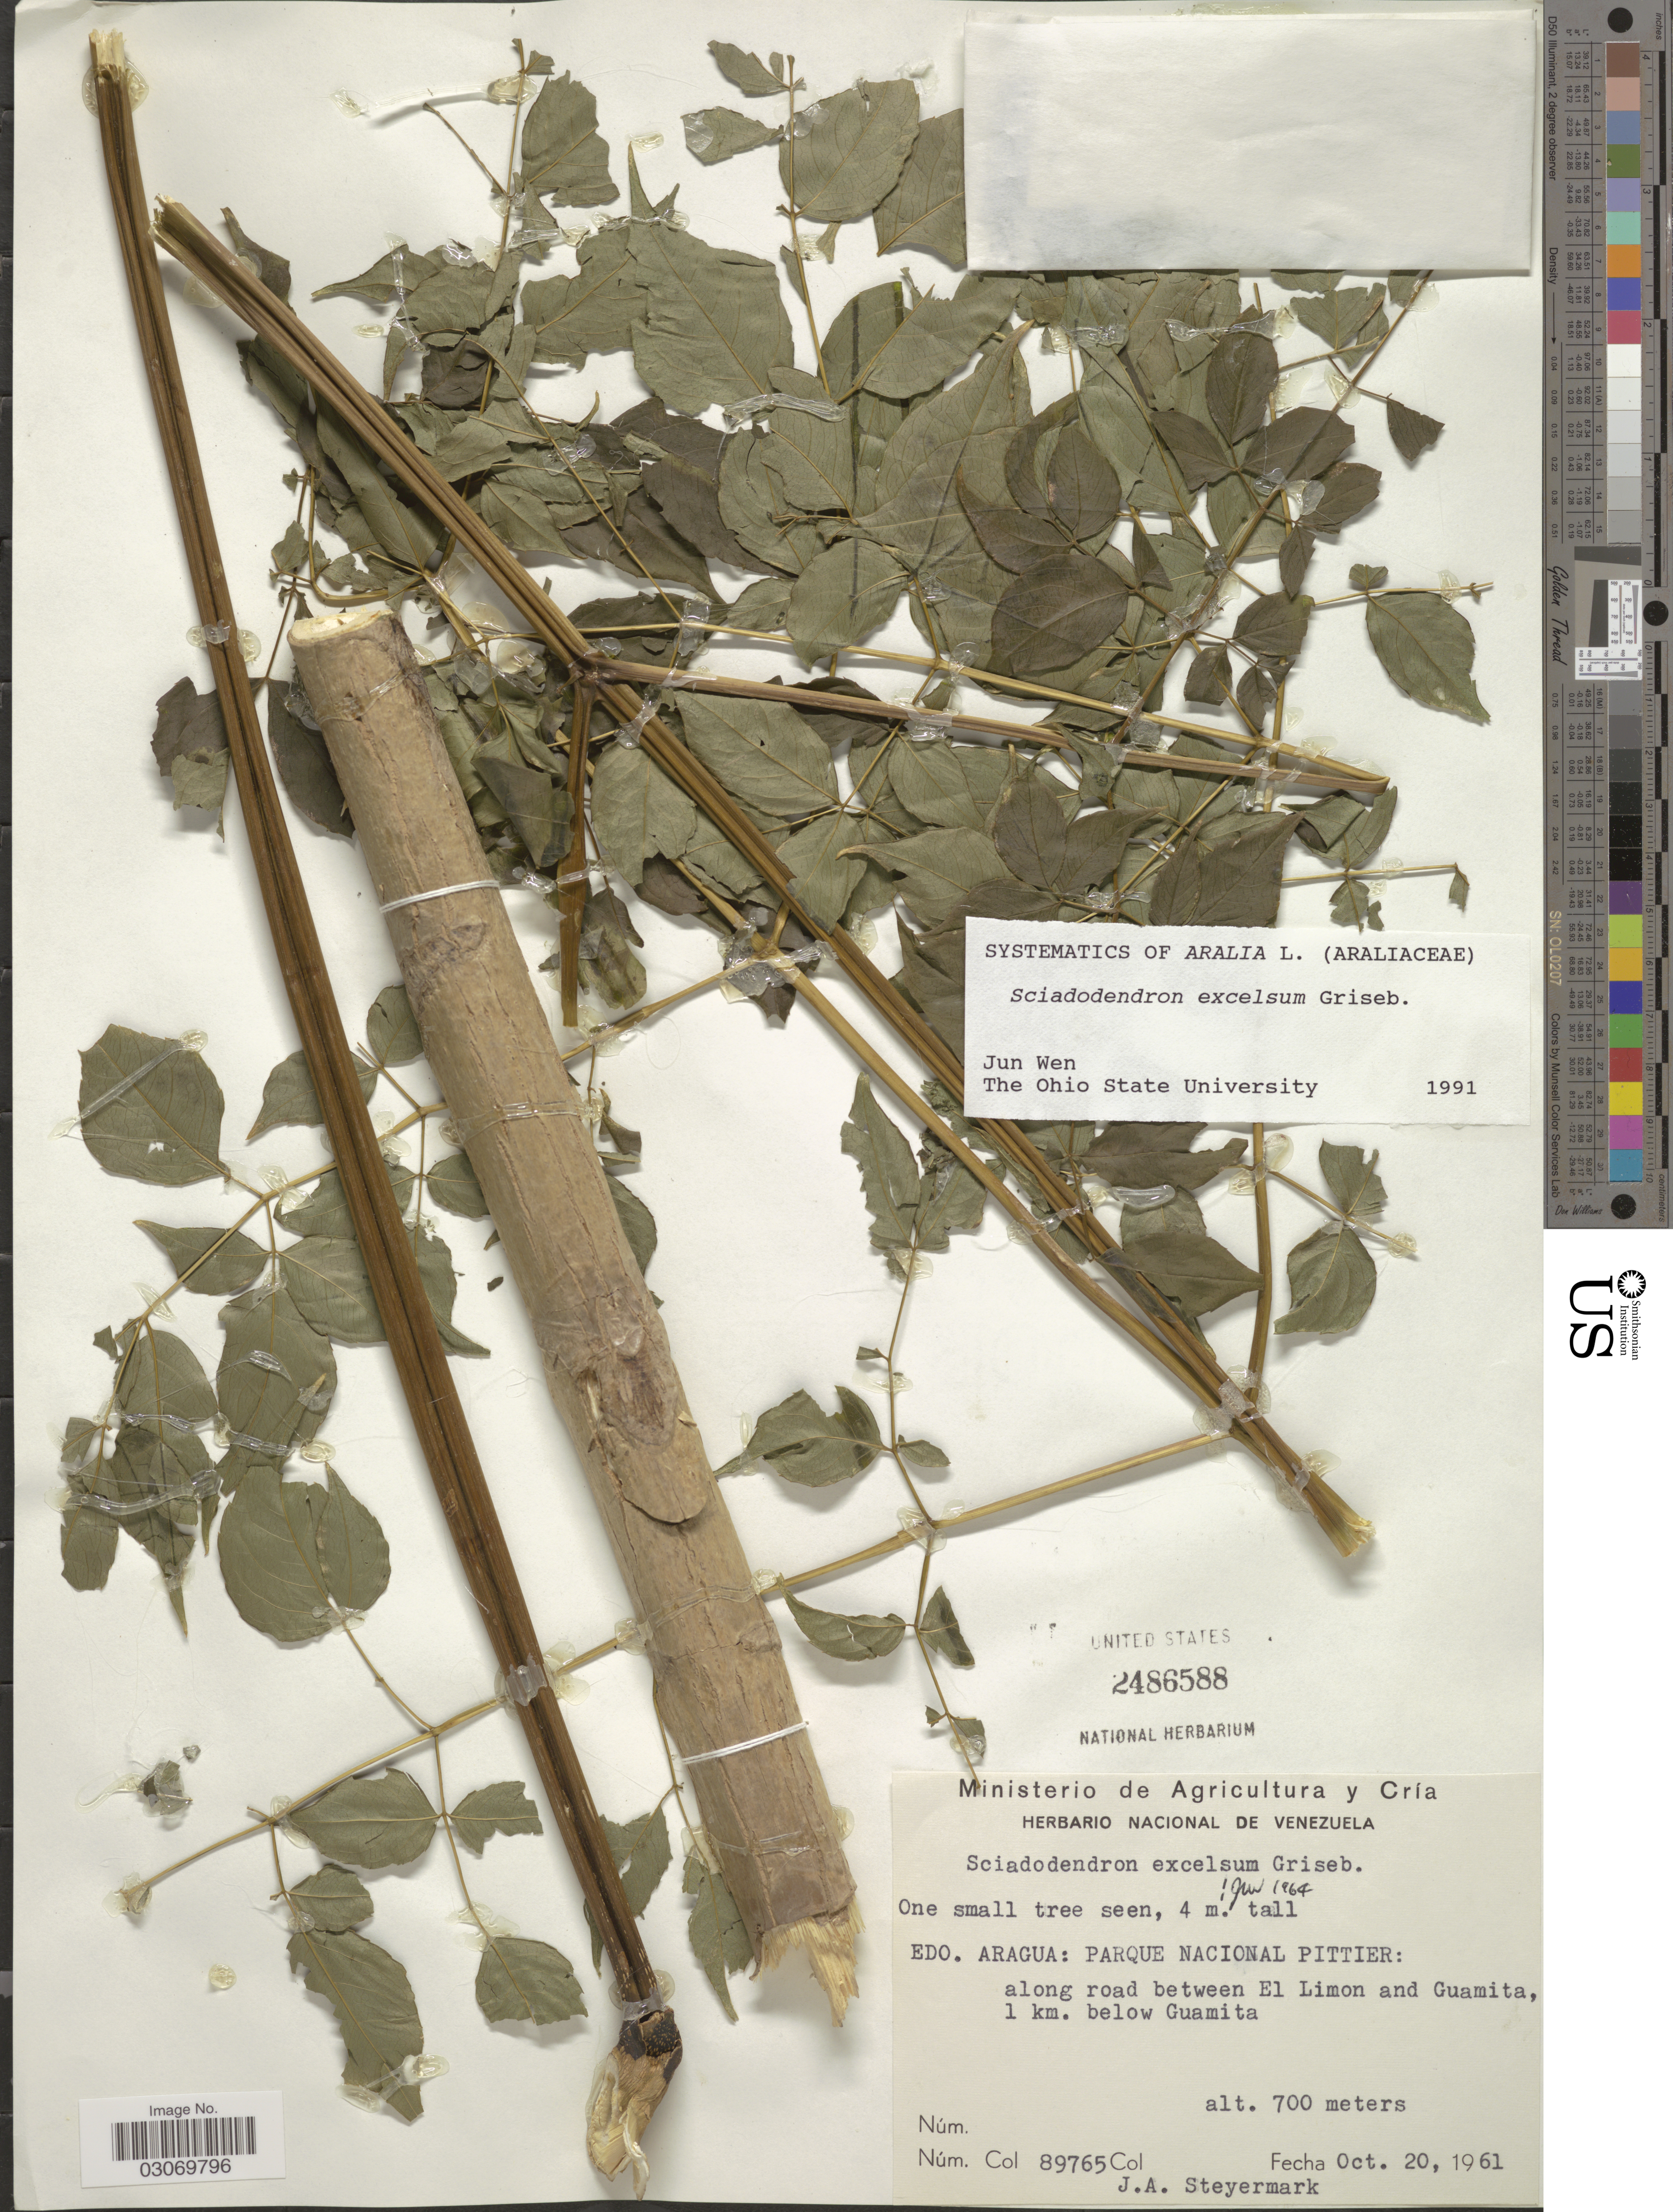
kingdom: Plantae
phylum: Tracheophyta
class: Magnoliopsida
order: Apiales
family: Araliaceae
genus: Sciadodendron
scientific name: Sciadodendron excelsum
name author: Griseb.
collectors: J. Steyermark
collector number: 89765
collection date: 1961-10-20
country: Venezuela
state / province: Aragua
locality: Parque Nacional Pittier: along road between El Limon and Guamita, 1 km. below Guamita.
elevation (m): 700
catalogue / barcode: US 2486588